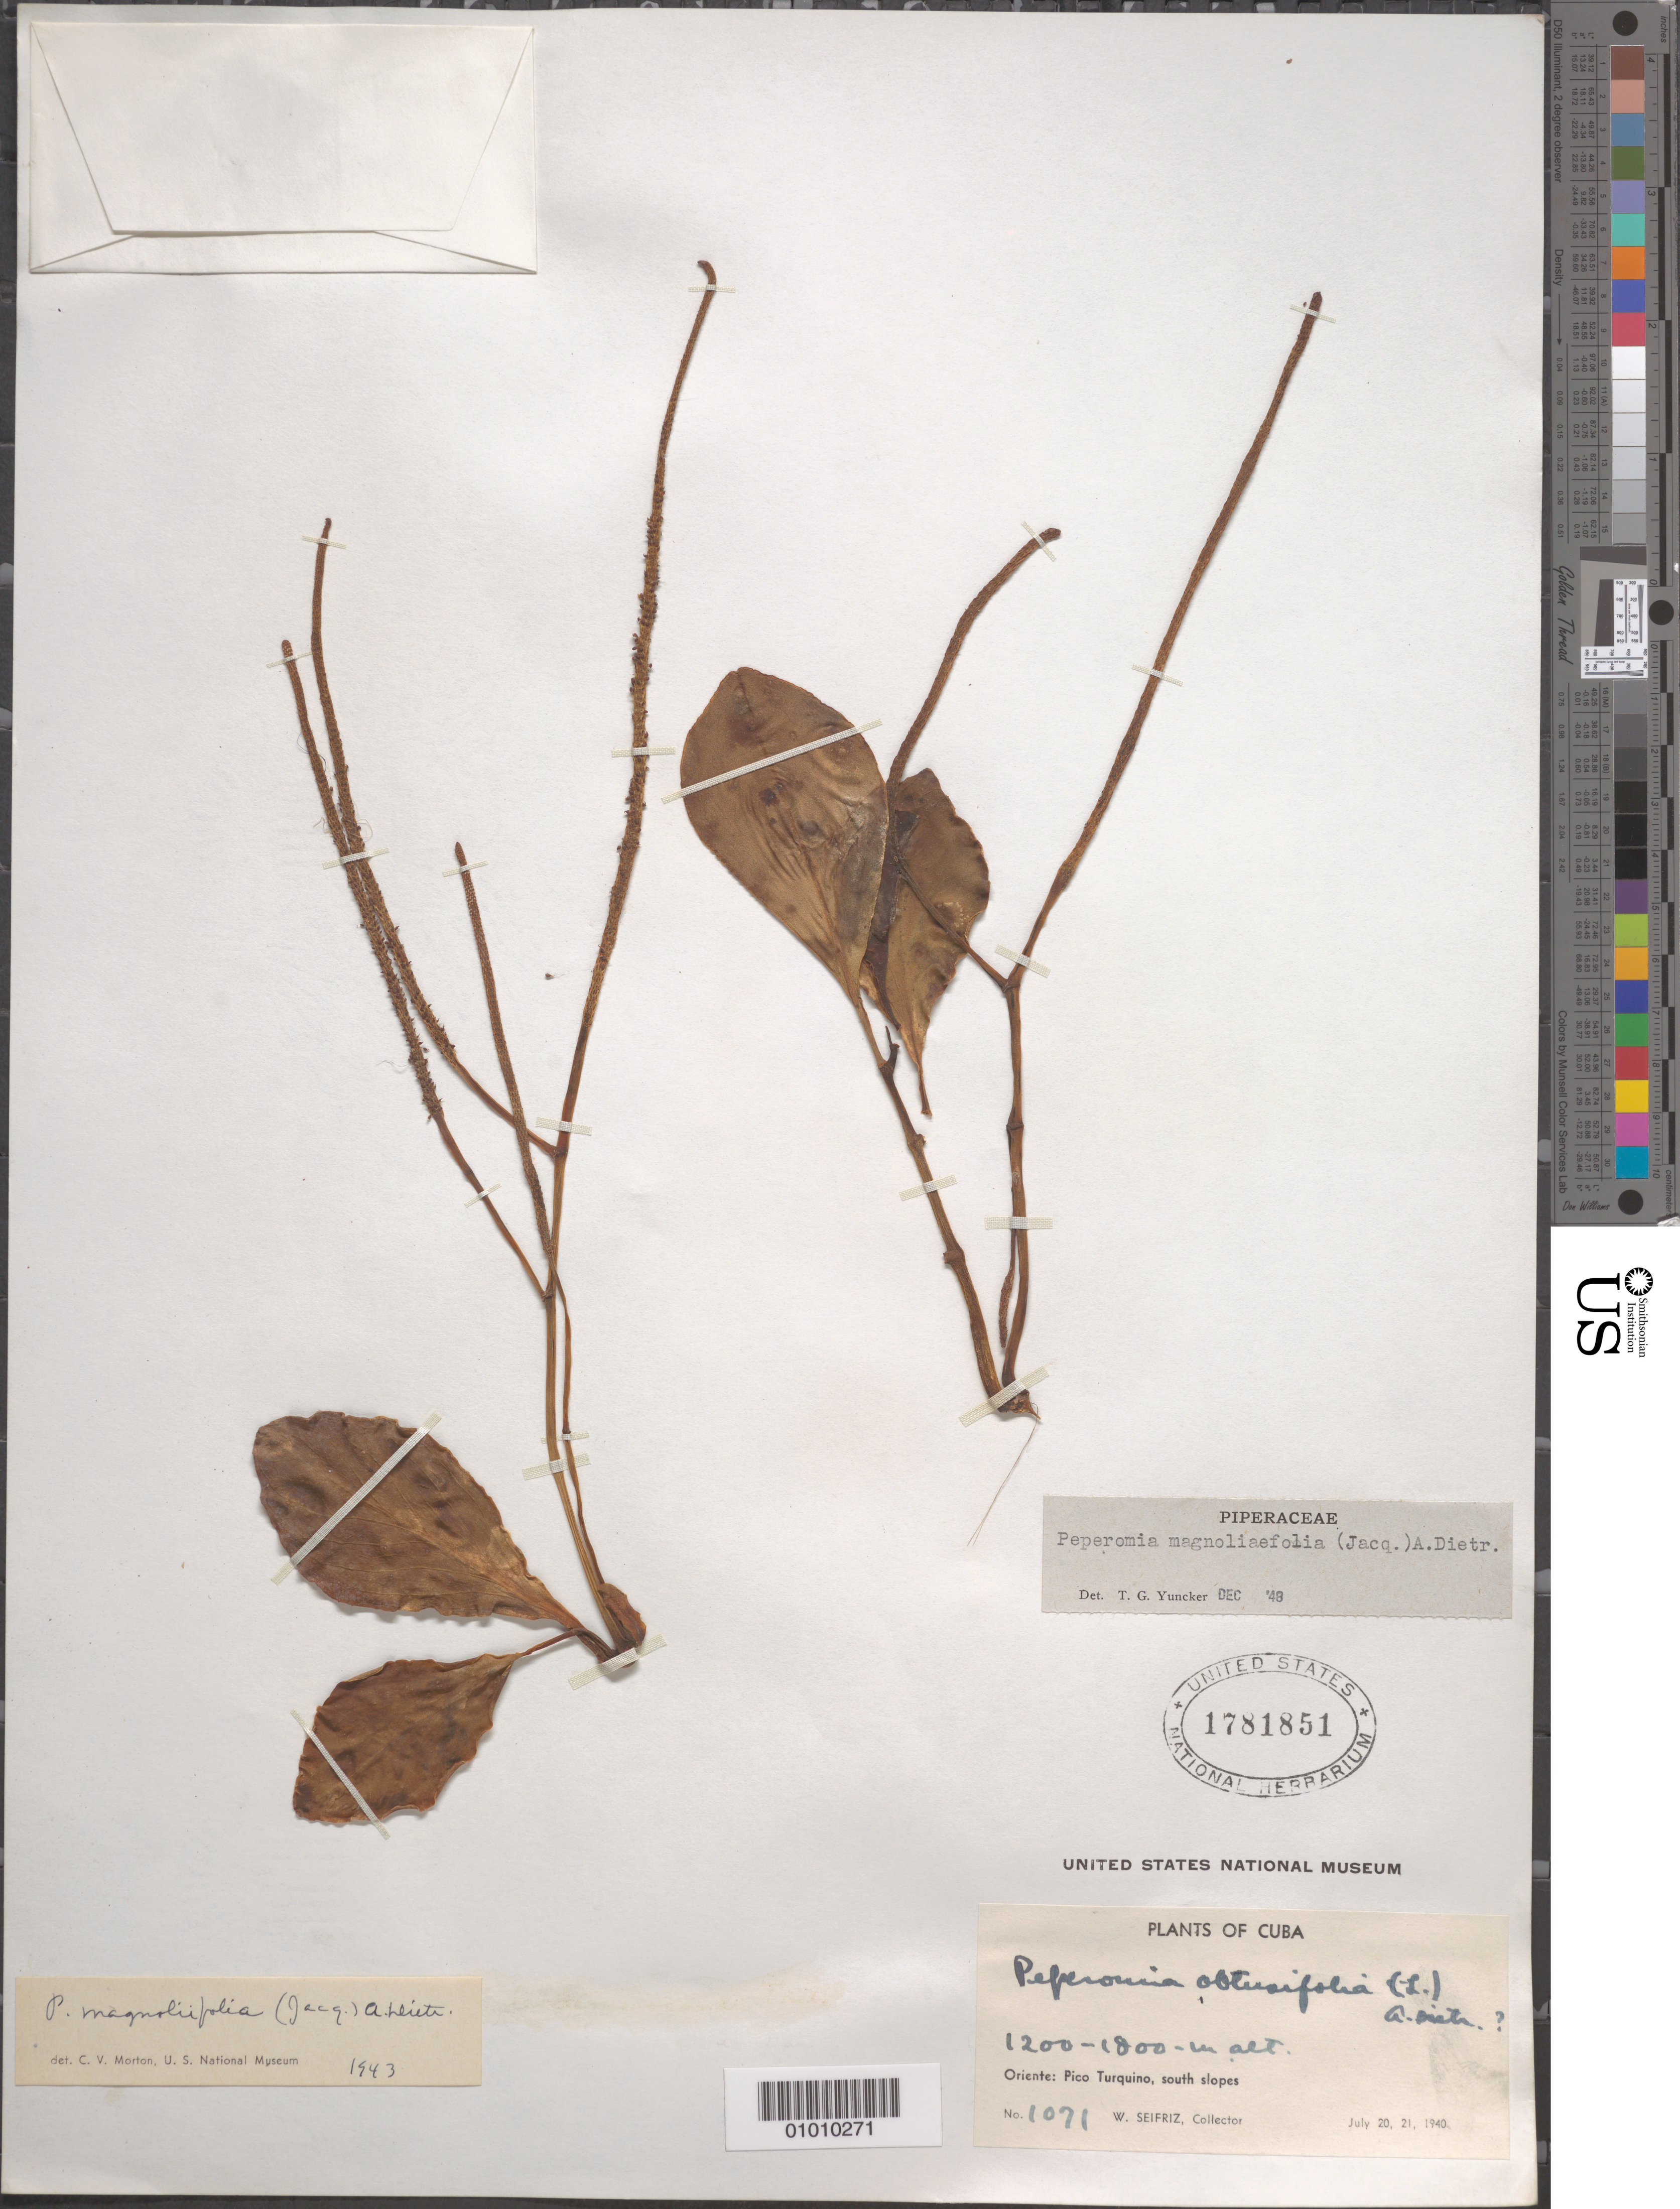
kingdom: Plantae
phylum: Tracheophyta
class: Magnoliopsida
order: Piperales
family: Piperaceae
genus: Peperomia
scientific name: Peperomia magnoliifolia var. magnoliifolia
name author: (Jacq.) A. Dietr.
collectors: W. Seifriz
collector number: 1071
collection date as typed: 20 Jul 1940 to 21 Jul 1940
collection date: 1940-07-20/1940-07-21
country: Cuba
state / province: Oriente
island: Cuba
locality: Oriente: Pico Turquino, south slopes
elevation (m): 1200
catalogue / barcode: US 1781851